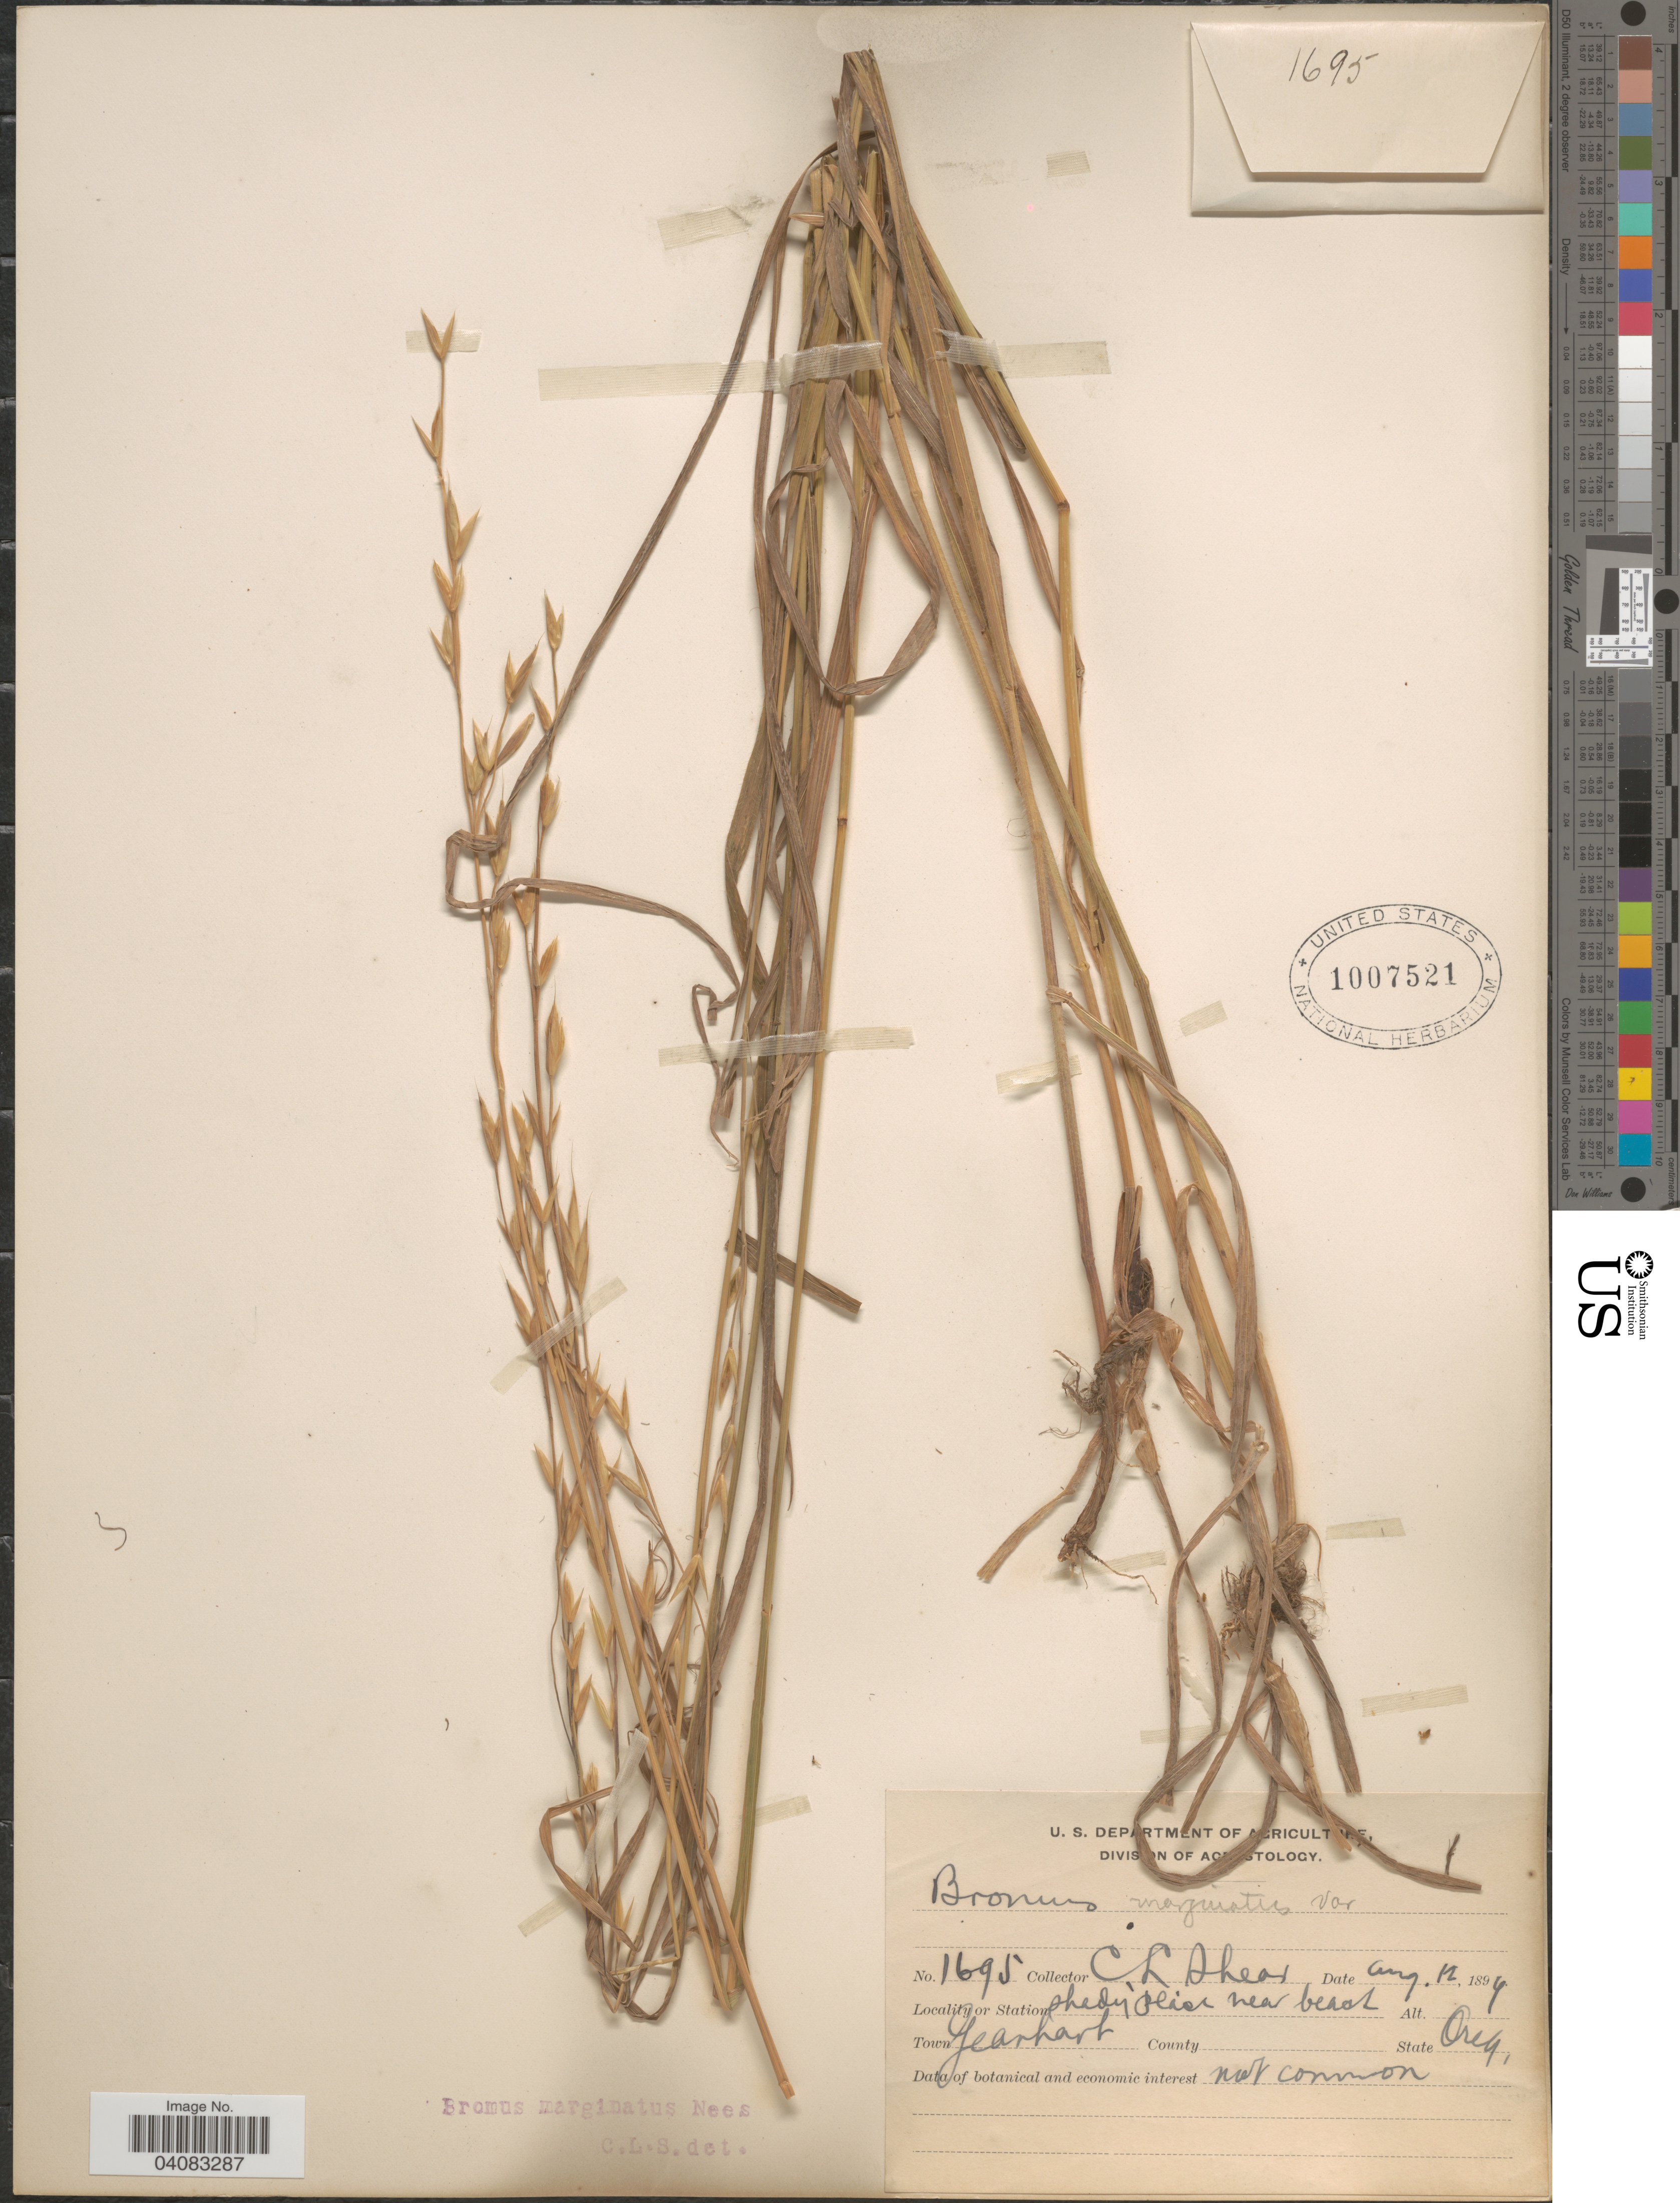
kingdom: Plantae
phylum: Tracheophyta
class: Liliopsida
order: Poales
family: Poaceae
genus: Bromus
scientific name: Bromus marginatus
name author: Nees ex Steud.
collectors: C. L. Shear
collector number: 1695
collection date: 1894-08-12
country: United States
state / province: Oregon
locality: Shady place near beach. Town Gearhart.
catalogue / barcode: US 1007521